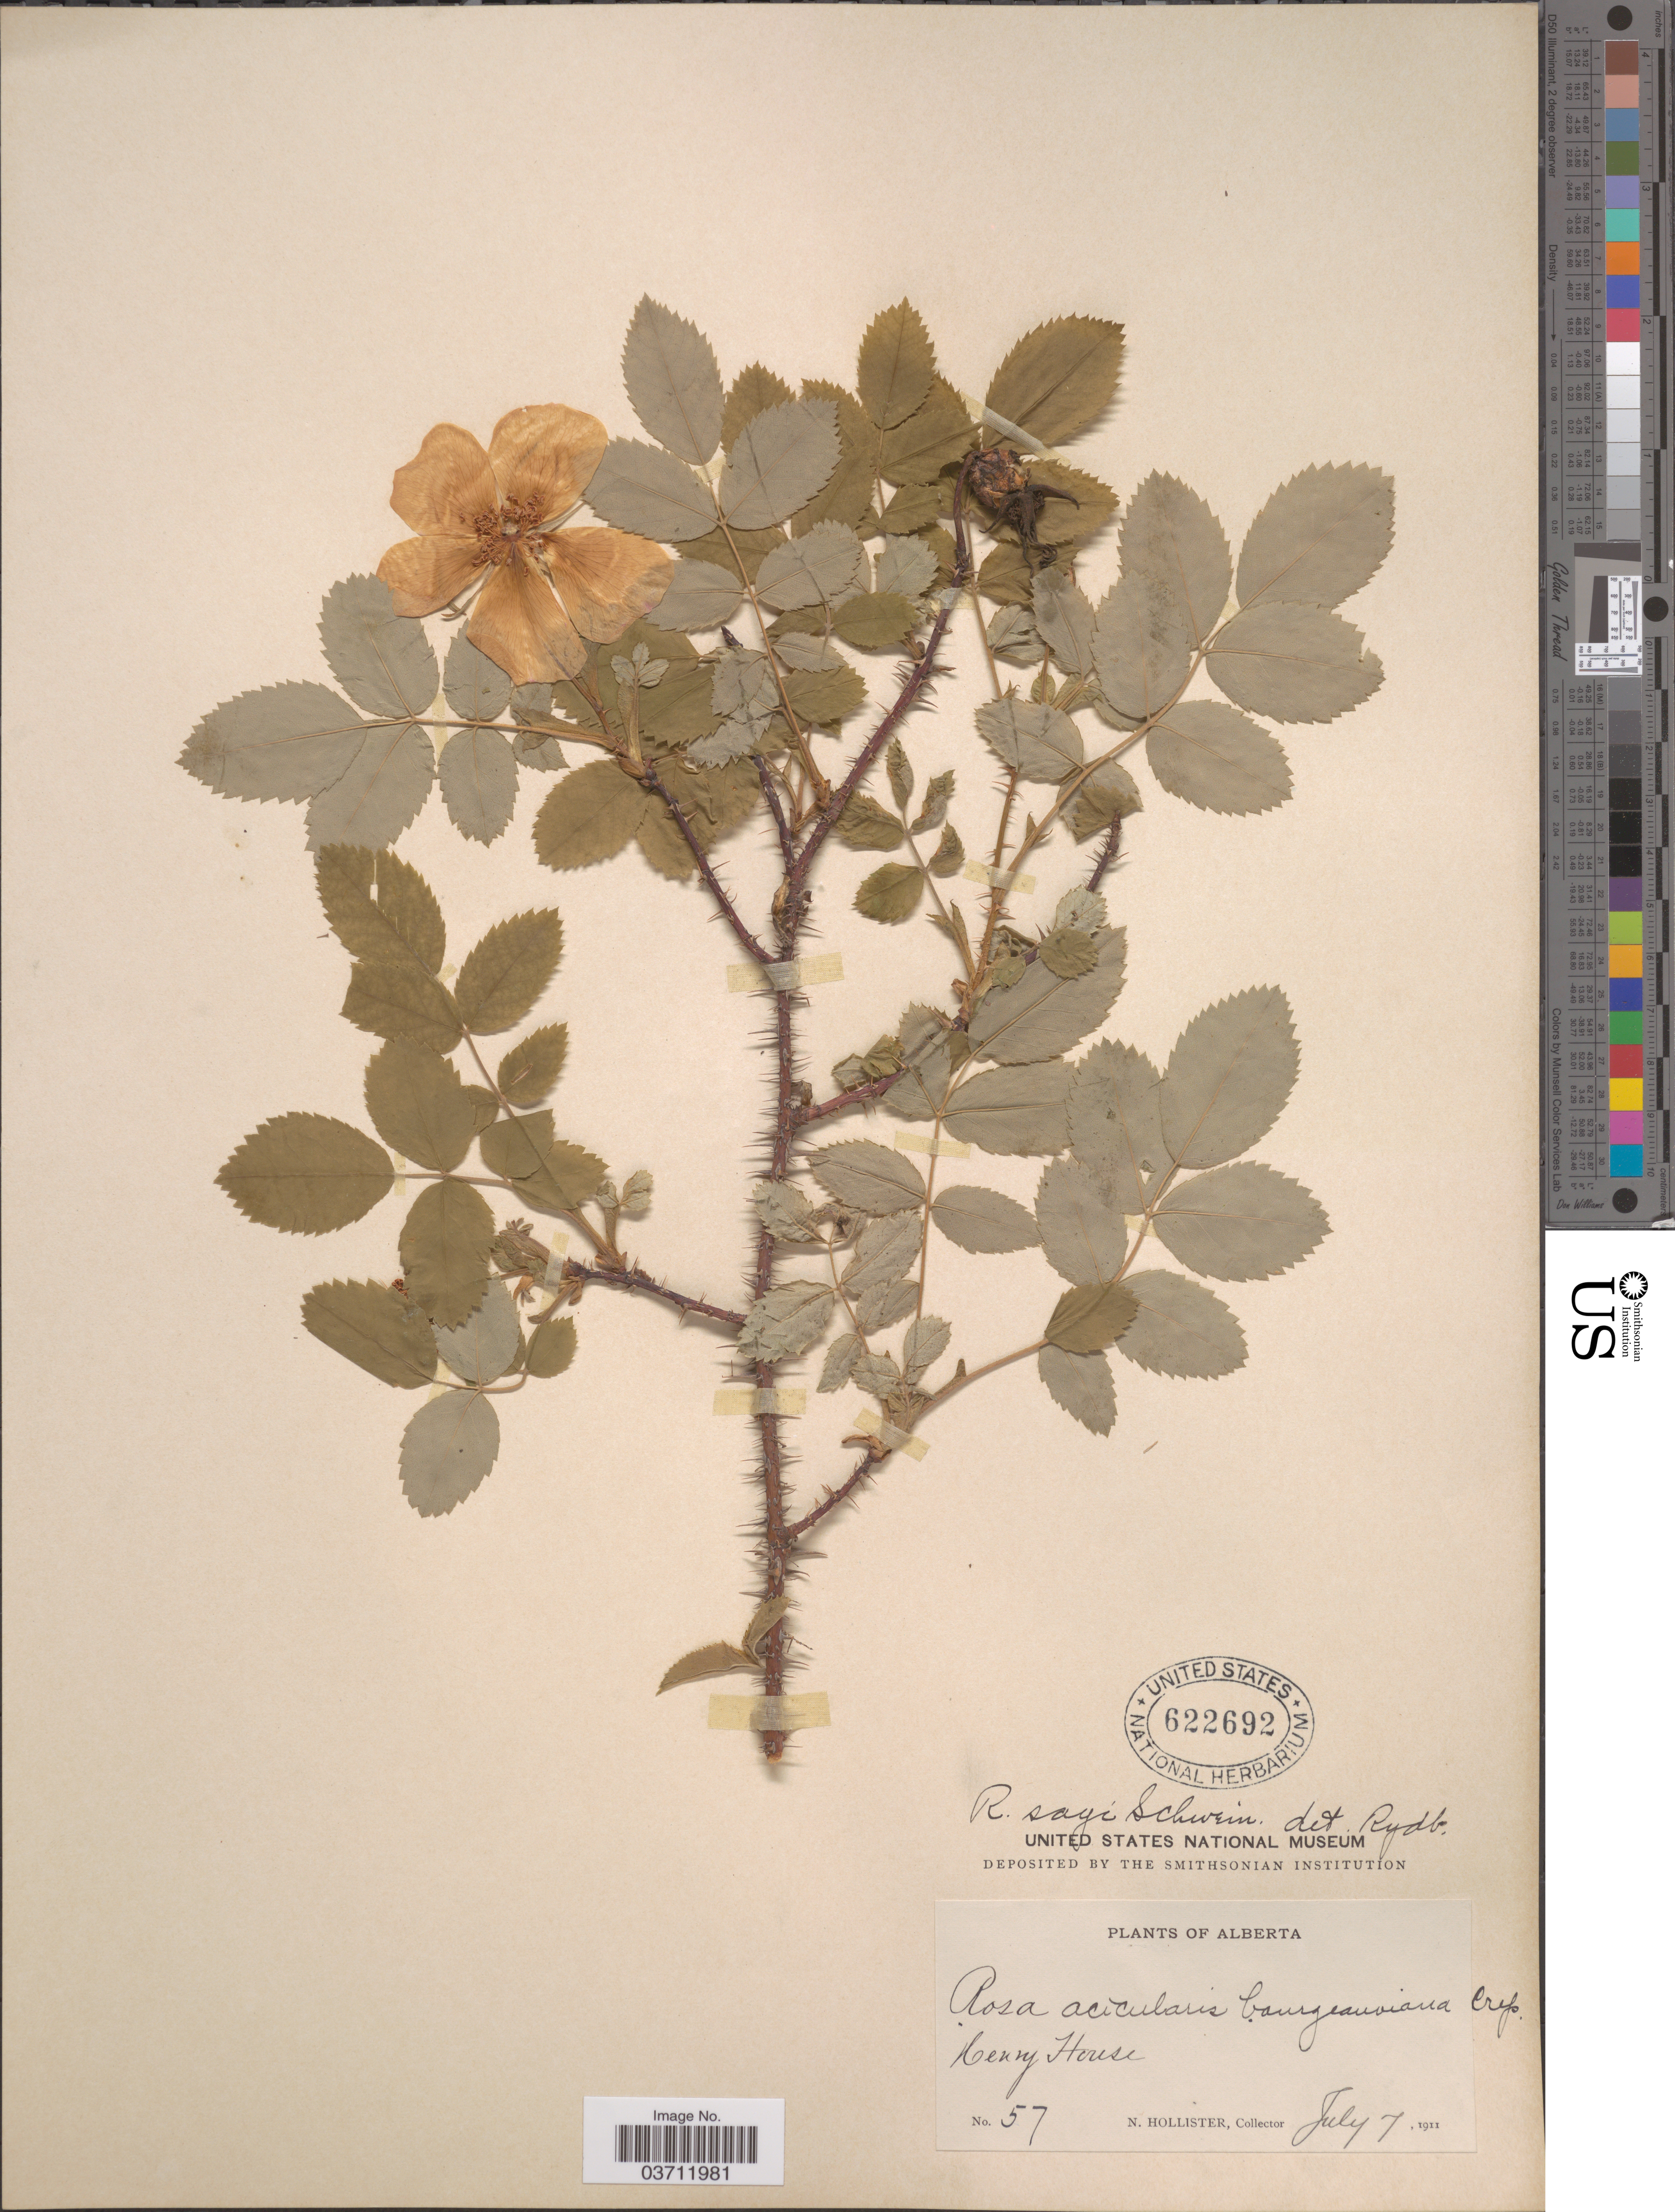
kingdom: Plantae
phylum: Tracheophyta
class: Magnoliopsida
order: Rosales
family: Rosaceae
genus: Rosa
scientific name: Rosa sayi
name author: Schwein.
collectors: N. Hollister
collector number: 57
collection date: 1911-07-07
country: Canada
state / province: Alberta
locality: Henry House.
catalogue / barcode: US 622692